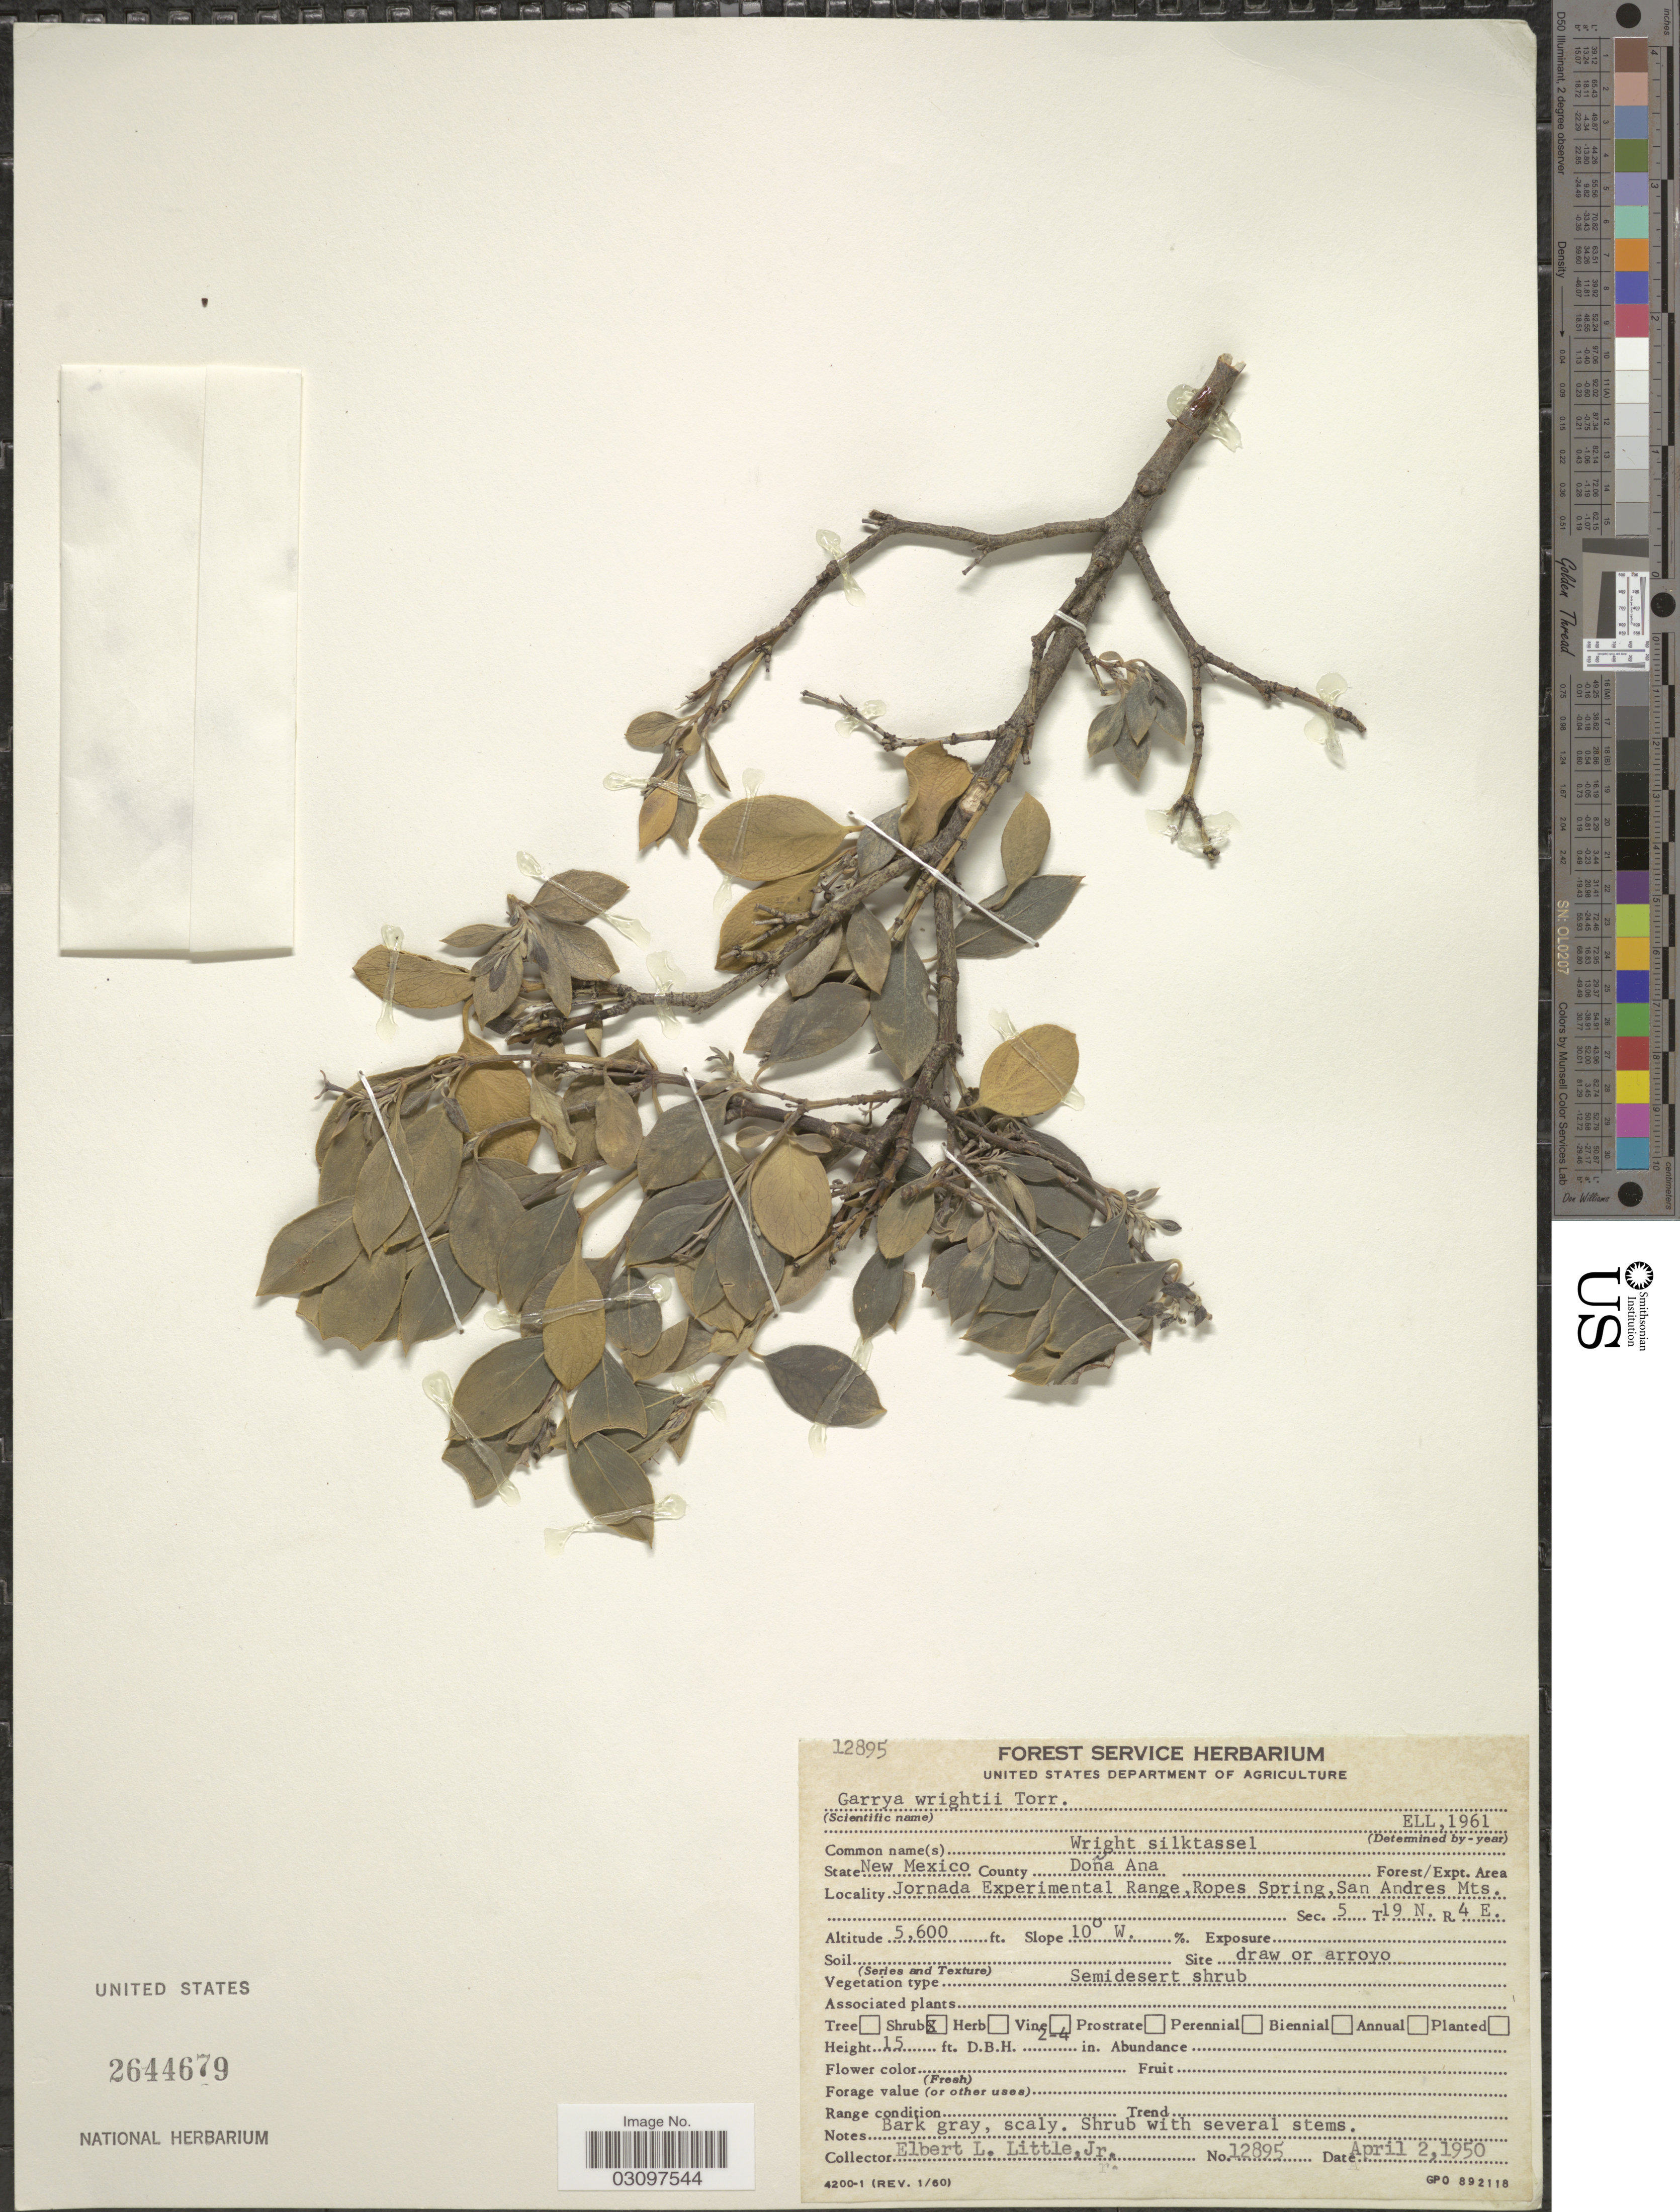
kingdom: Plantae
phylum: Tracheophyta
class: Magnoliopsida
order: Garryales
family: Garryaceae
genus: Garrya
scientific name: Garrya wrightii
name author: Torr.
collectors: E. L. Little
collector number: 12895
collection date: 1950-04-02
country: United States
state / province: New Mexico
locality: County Dona Ana, Jornada Experimental Range, Ropes Spring, San Andres Mts. Sec. 5 T19 N. R 4 E.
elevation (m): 1707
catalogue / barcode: US 2644679